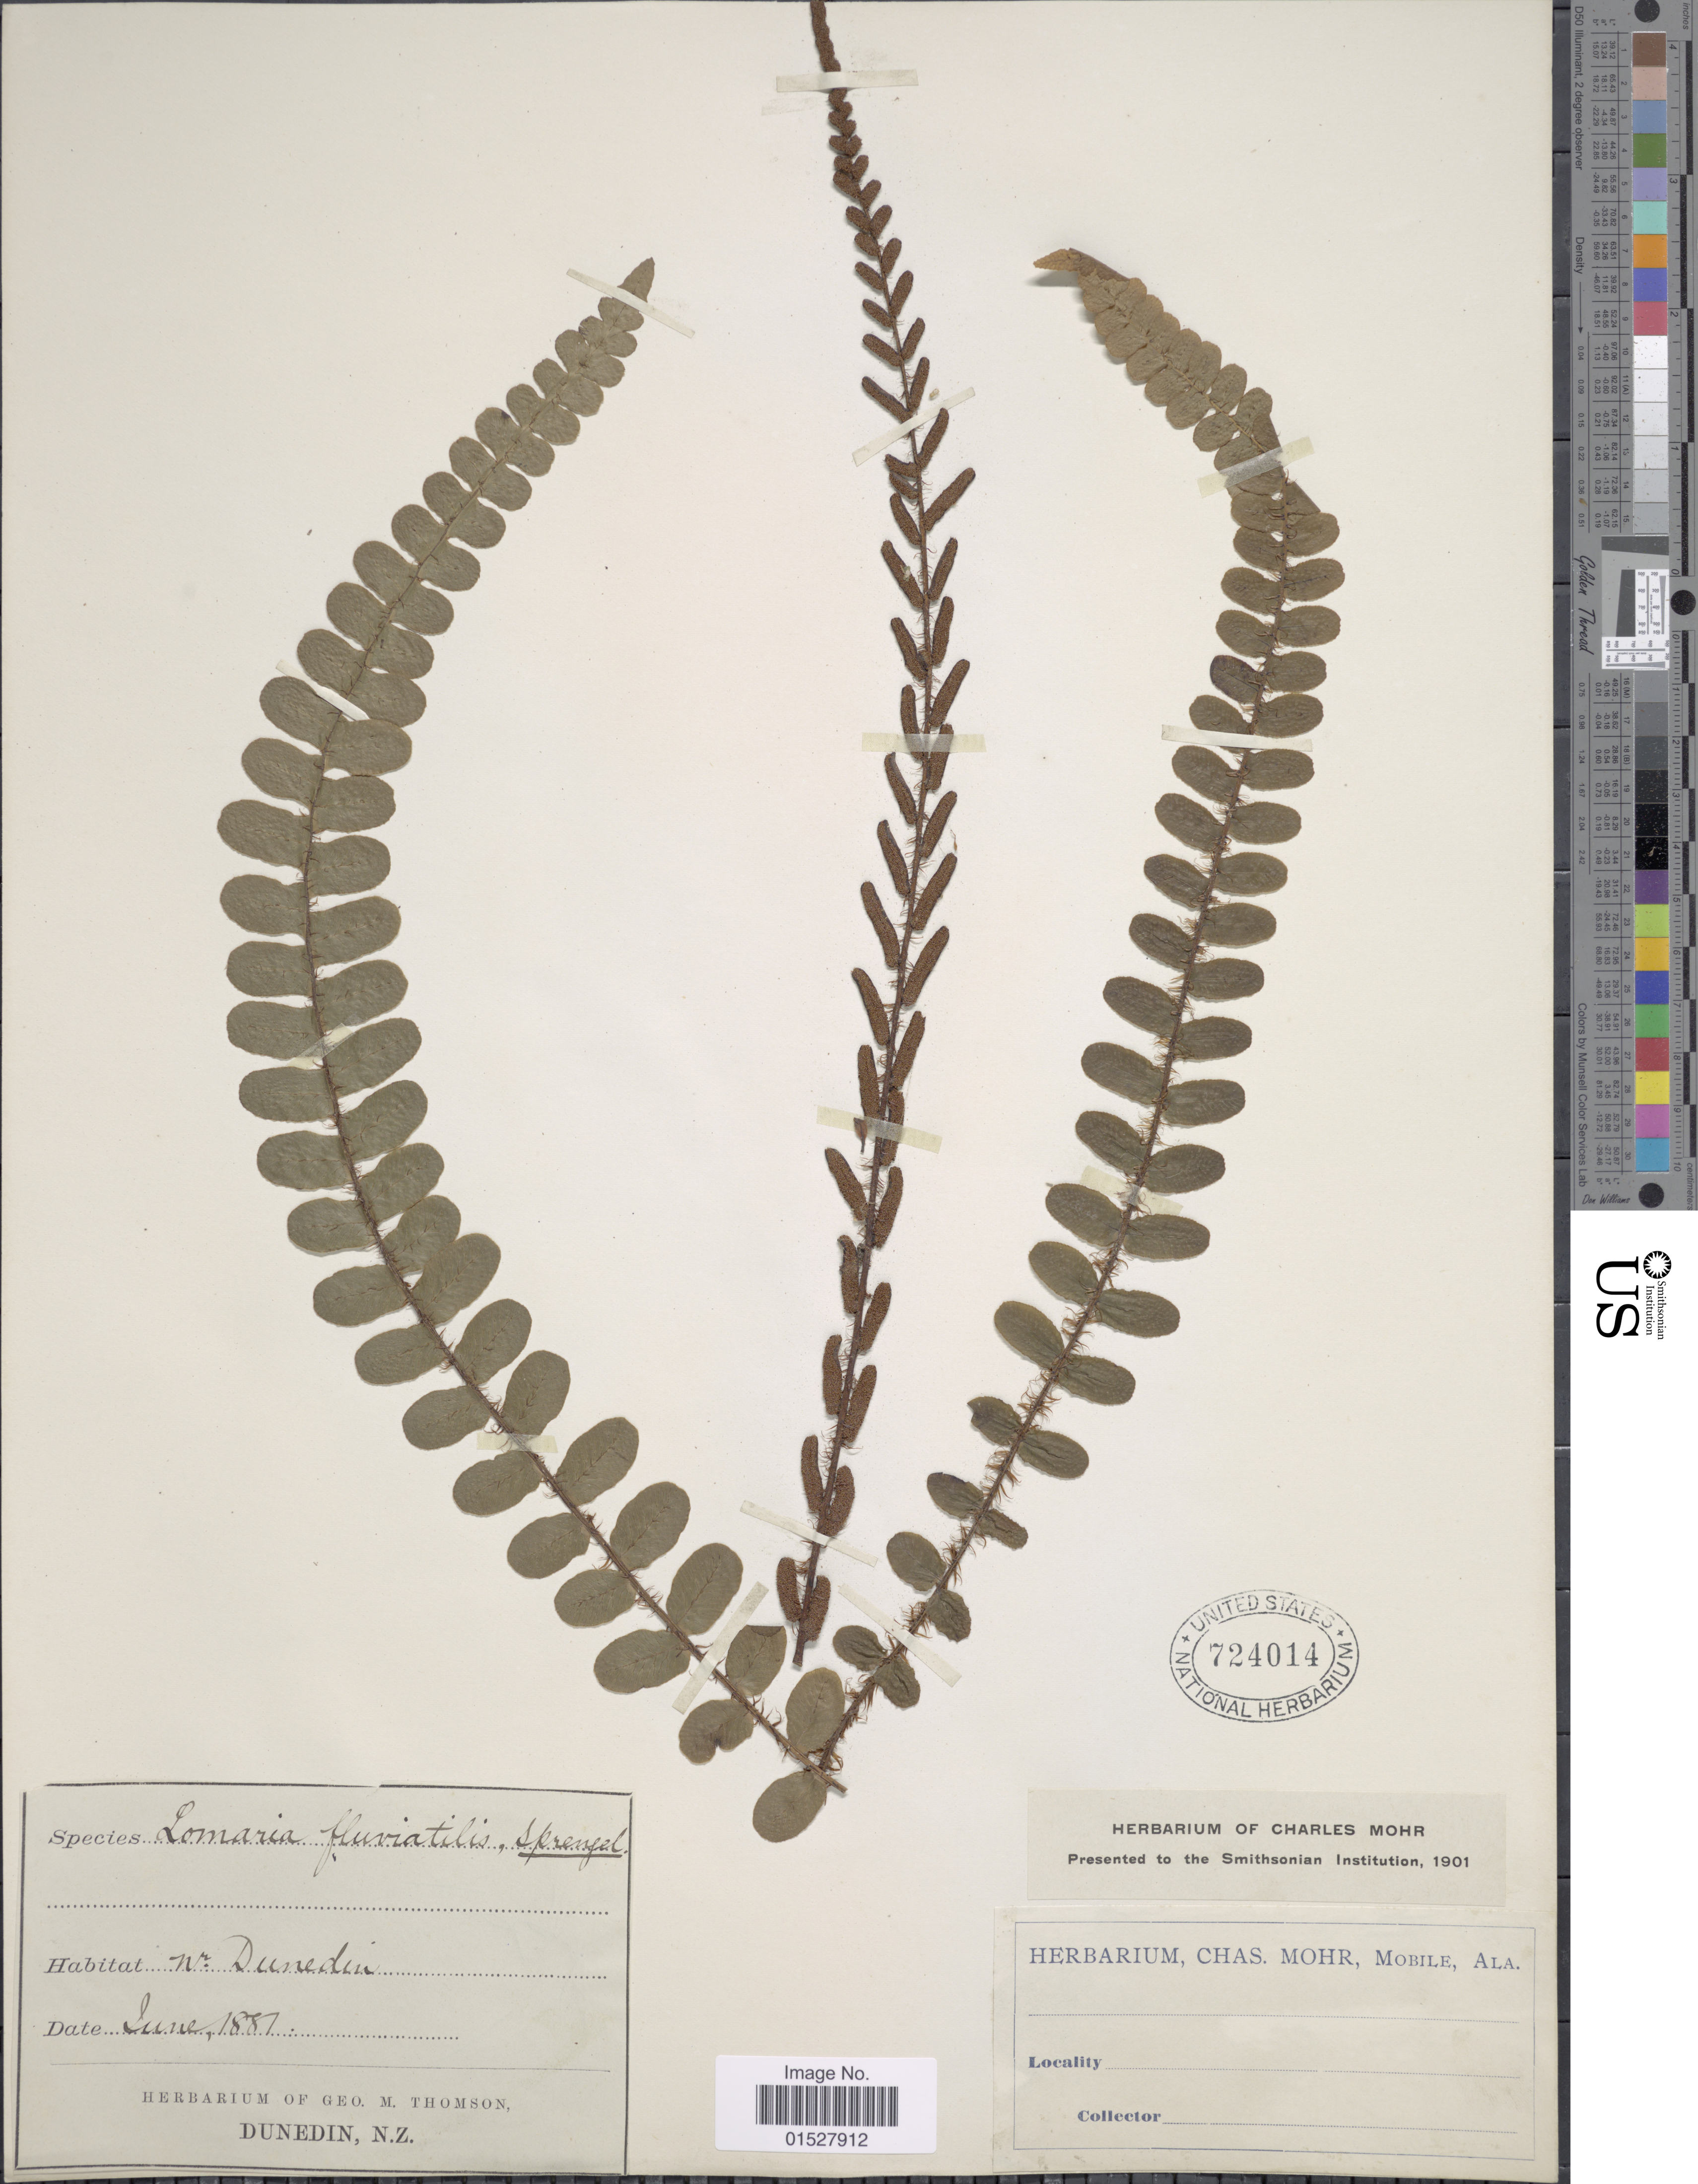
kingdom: Plantae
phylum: Tracheophyta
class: Polypodiopsida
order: Polypodiales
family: Blechnaceae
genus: Blechnum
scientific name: Blechnum fluviatile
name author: (R. Br.) E.J. Lowe ex Salomon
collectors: ex herb. Geo. M. Thomson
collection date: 1887-06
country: New Zealand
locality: Dunedin.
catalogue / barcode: US 724014